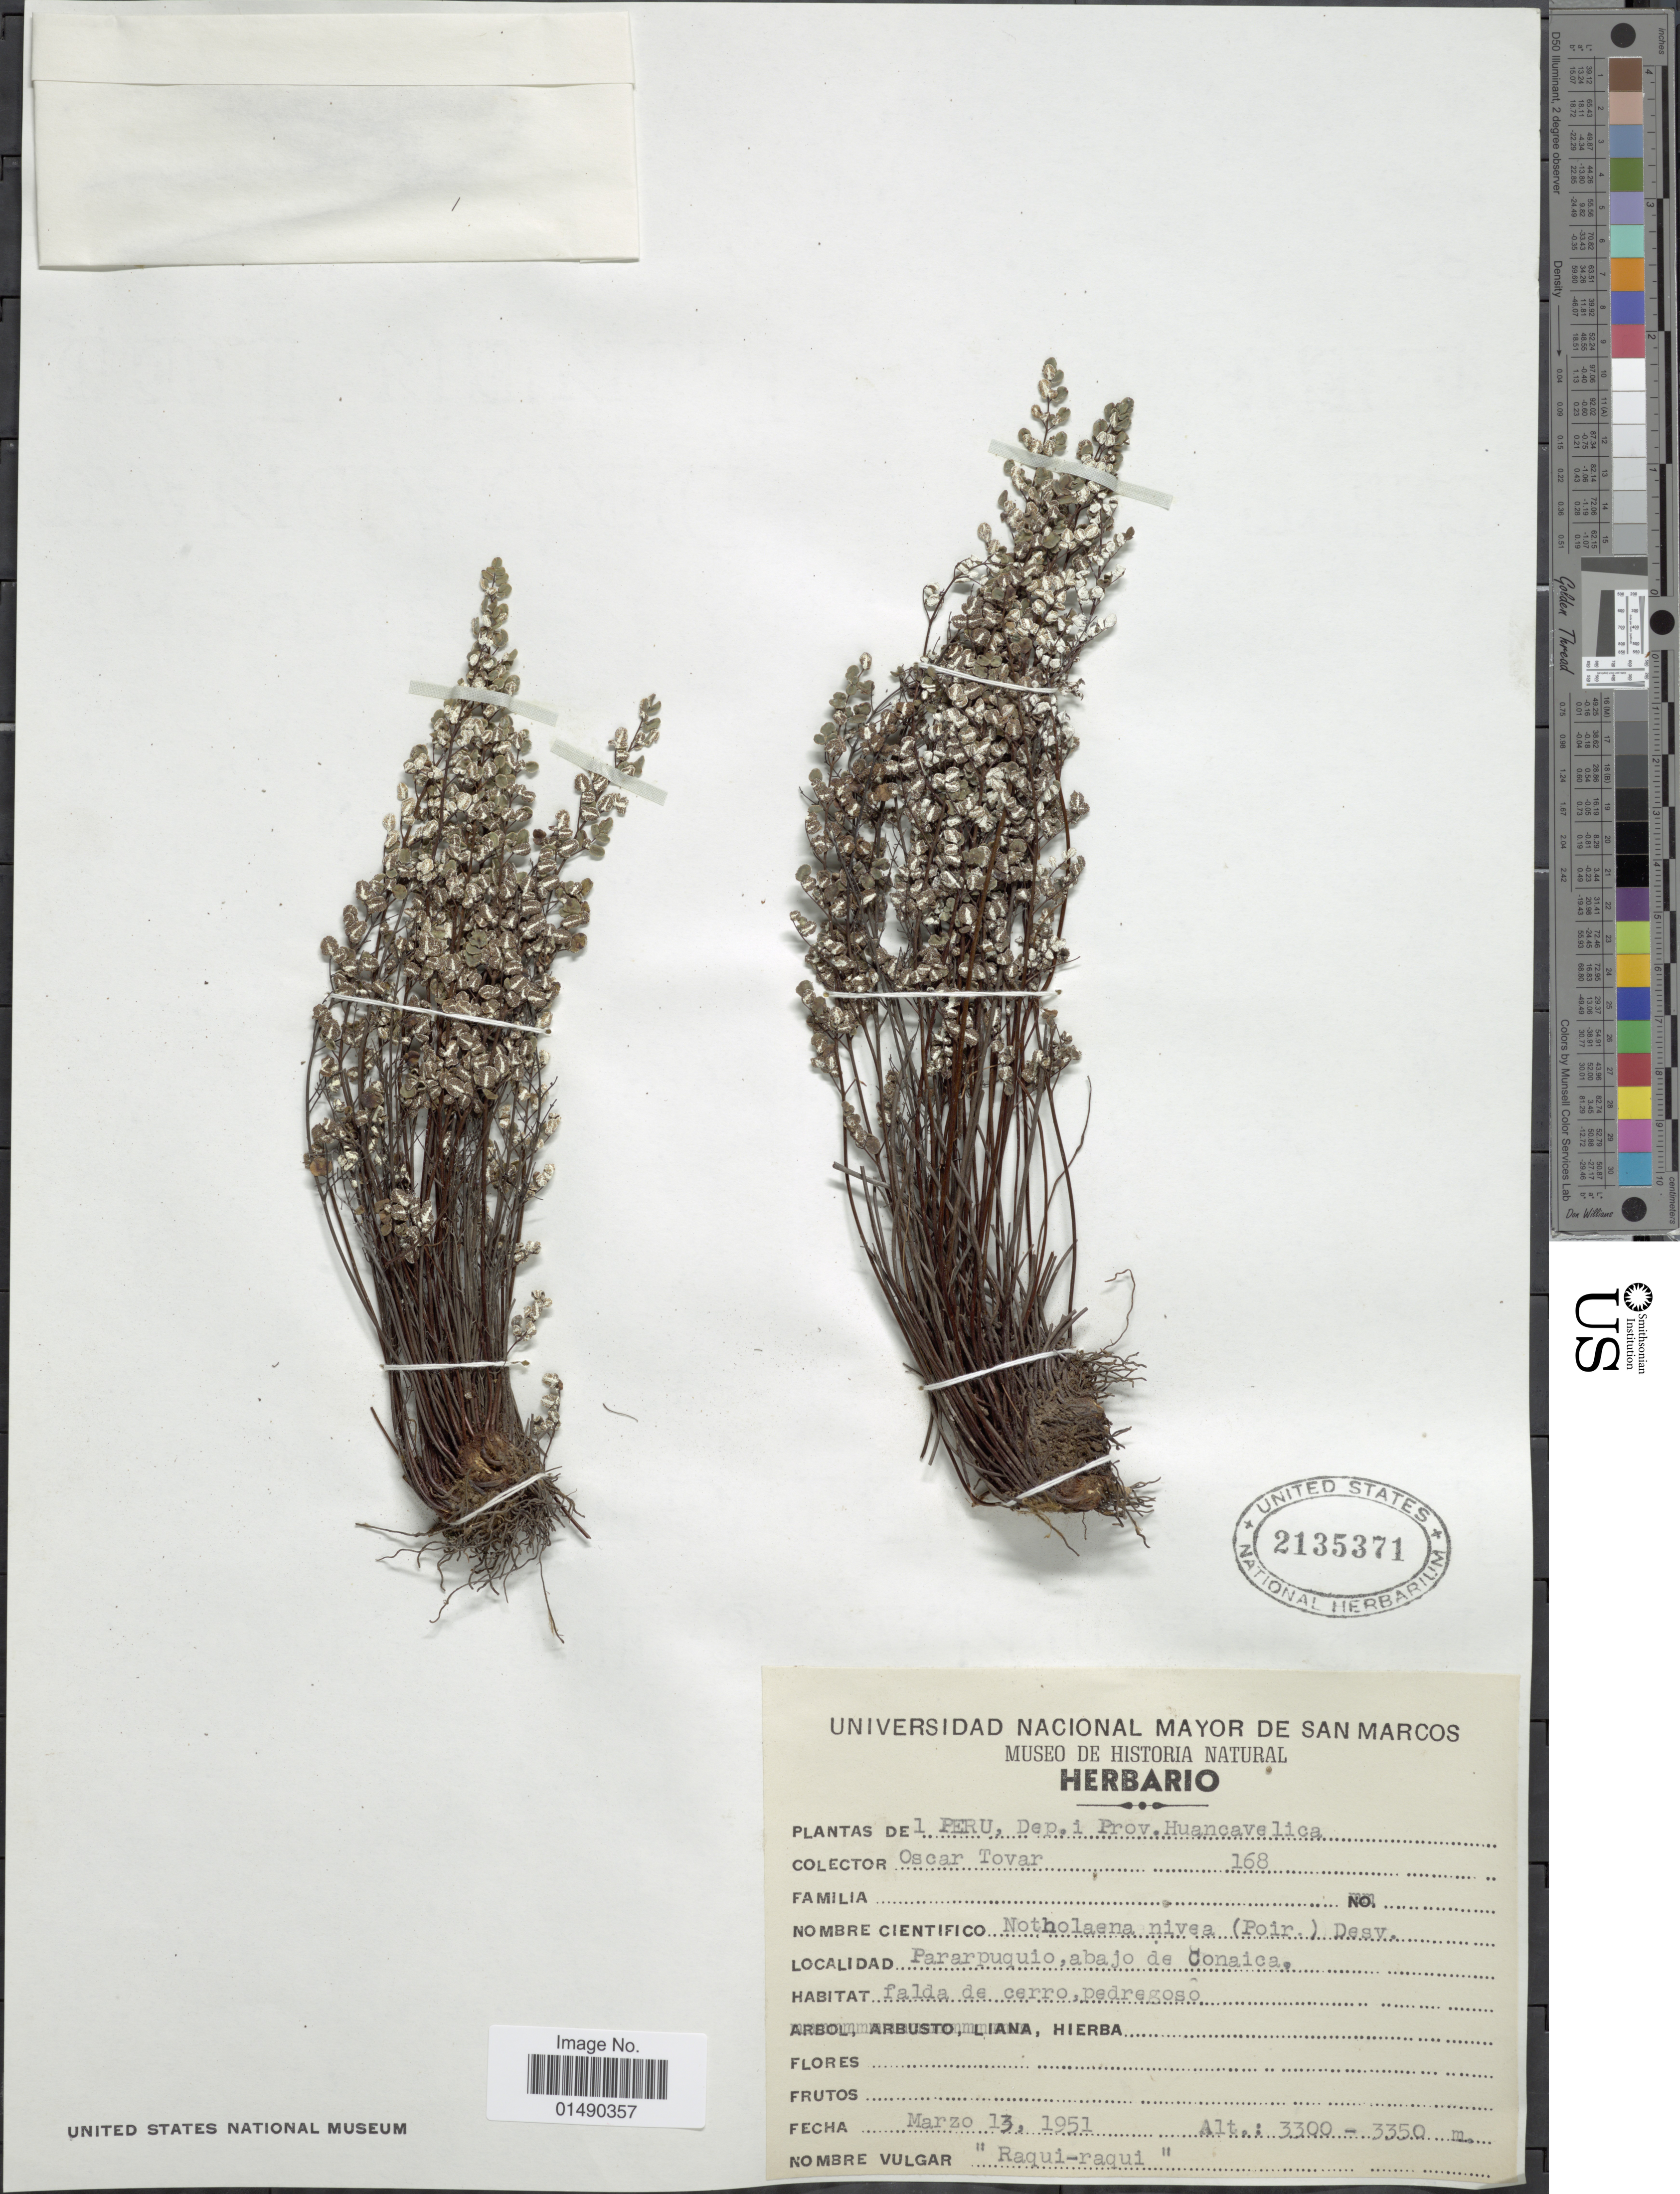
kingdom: Plantae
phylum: Tracheophyta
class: Polypodiopsida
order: Polypodiales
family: Pteridaceae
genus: Argyrochosma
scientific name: Argyrochosma nivea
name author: (Poir.) Windham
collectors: Ó. Tovar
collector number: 168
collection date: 1951-03-13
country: Peru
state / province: Huancavelica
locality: Peru, Dep. i, Prov. Huancavelica.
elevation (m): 3300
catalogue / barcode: US 2135371